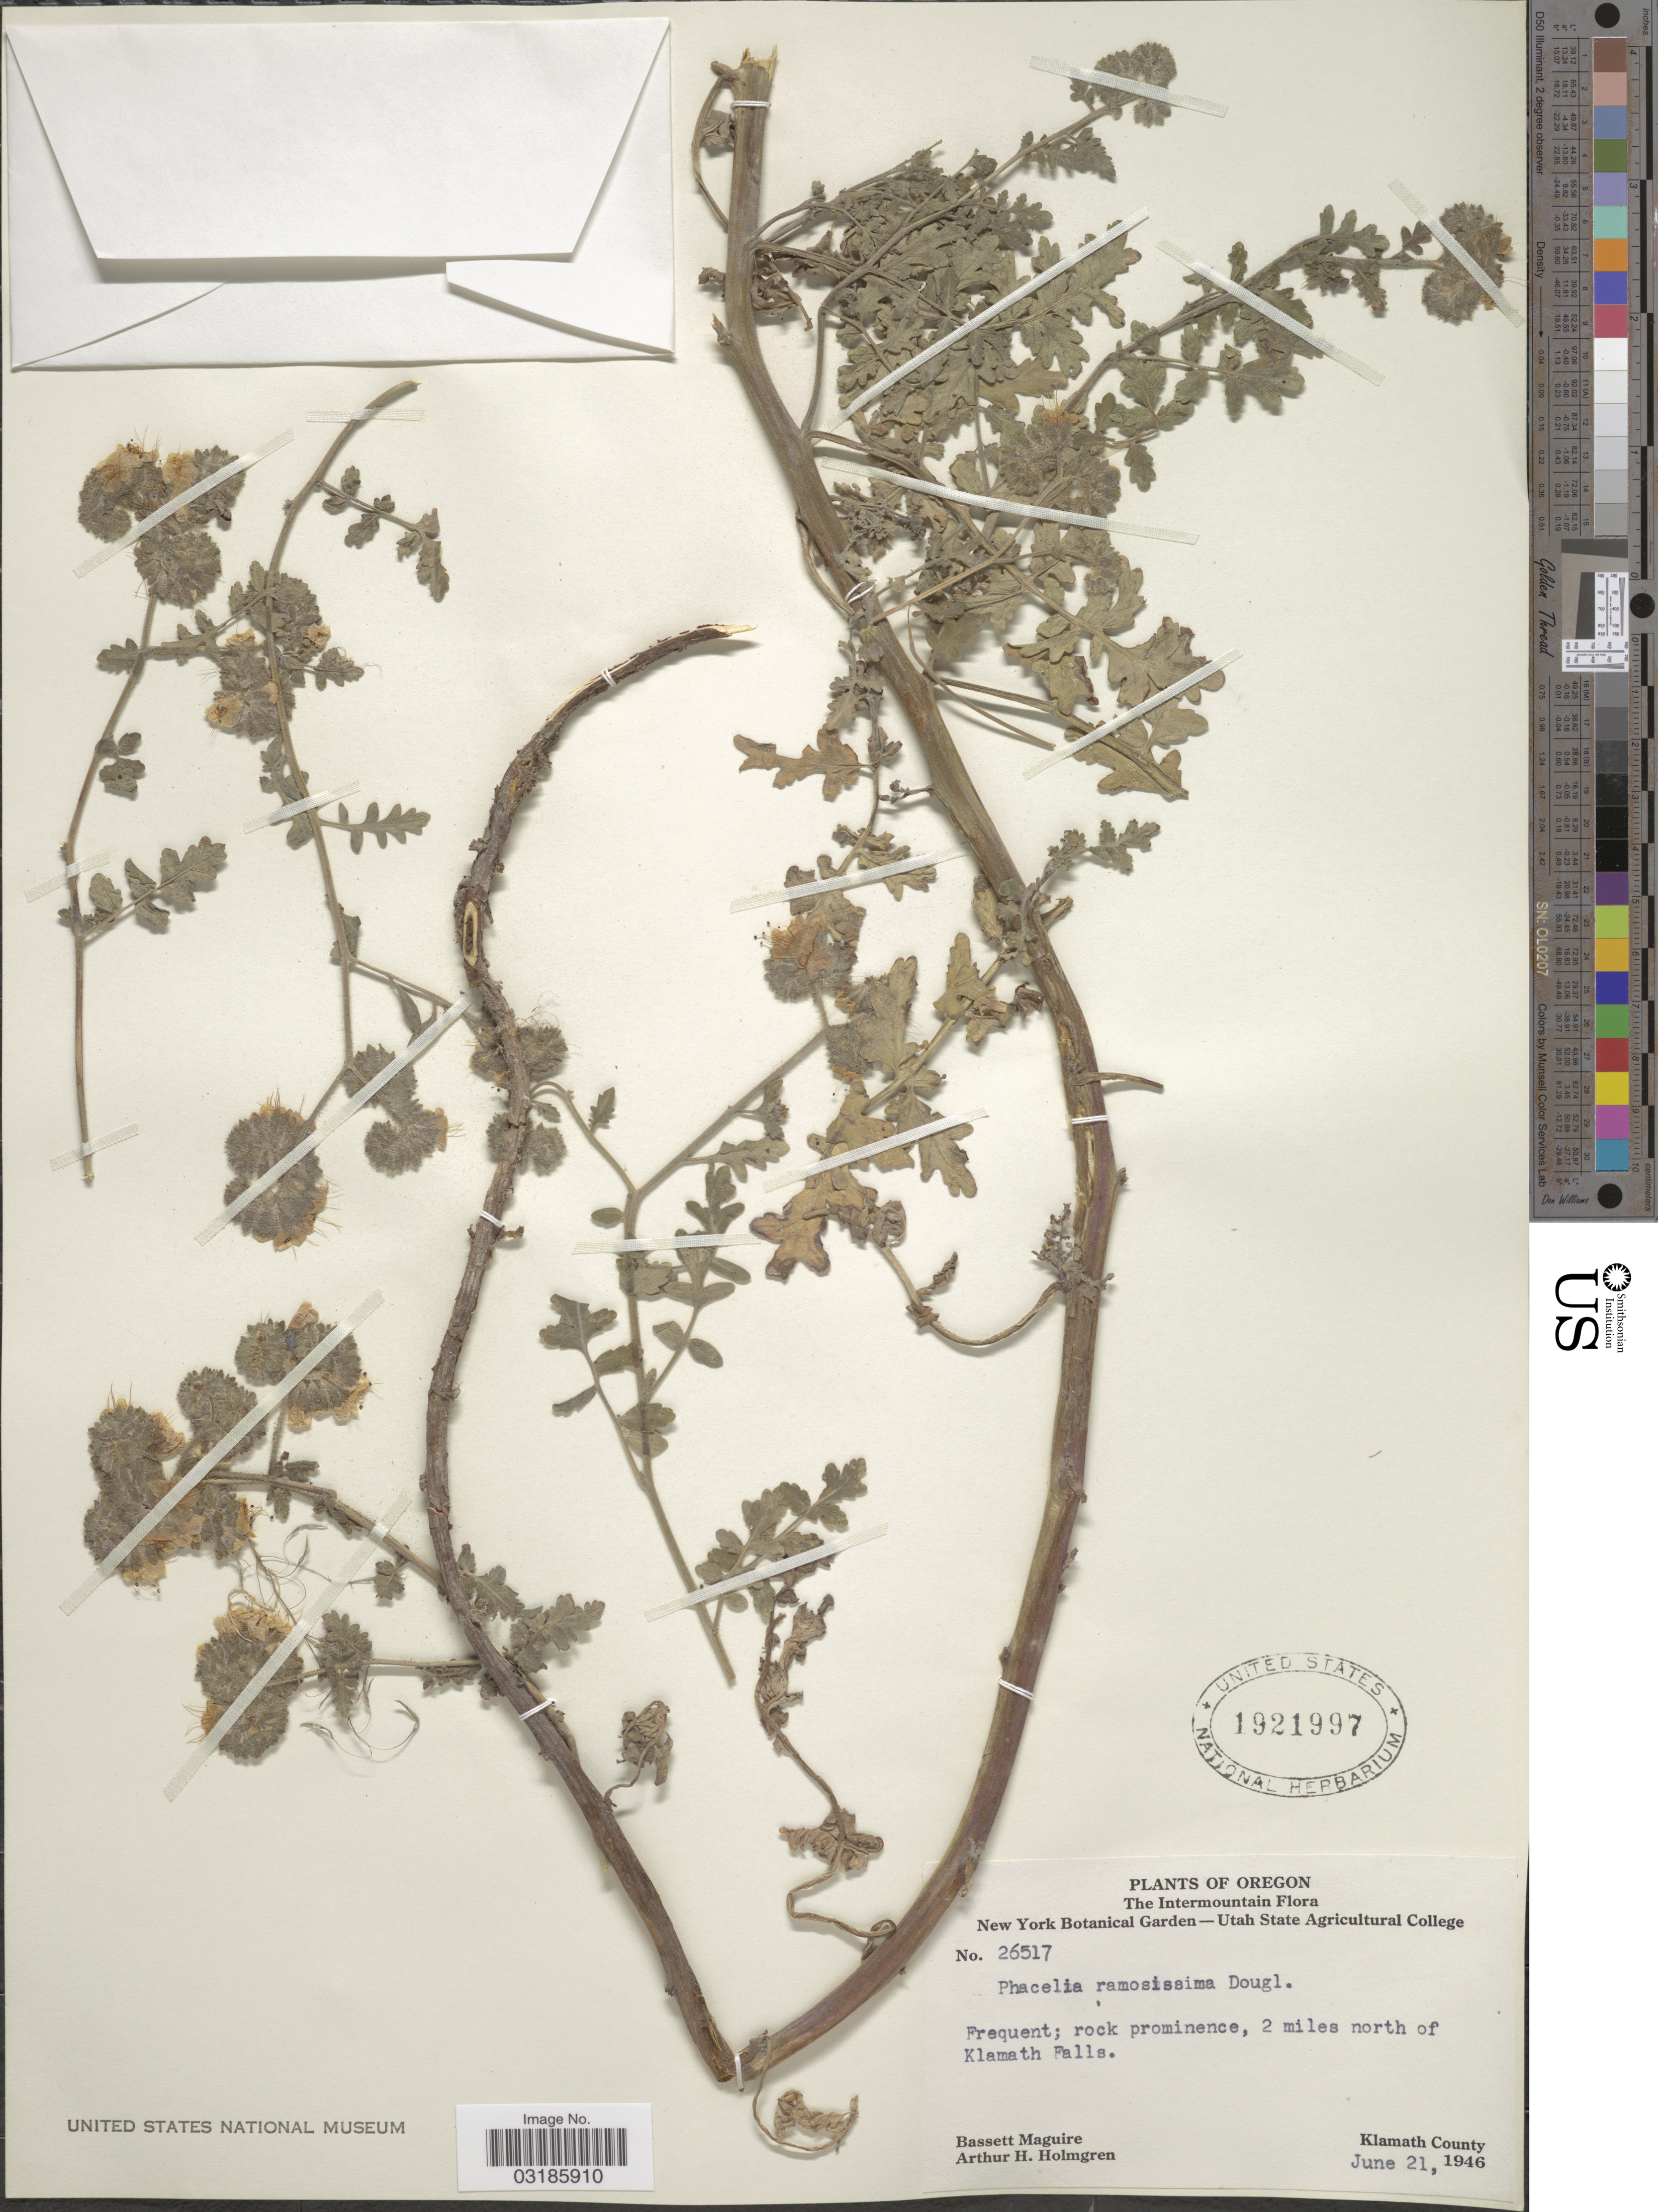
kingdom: Plantae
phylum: Tracheophyta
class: Magnoliopsida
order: Boraginales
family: Hydrophyllaceae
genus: Phacelia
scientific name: Phacelia ramosissima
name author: Douglas ex Lehm.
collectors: B. Maguire & A. H. Holmgren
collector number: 26517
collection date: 1946-06-21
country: United States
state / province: Oregon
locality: The Intermountain. 2 miles north of Klamath Falls. Klamath County.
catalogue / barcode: US 1921997